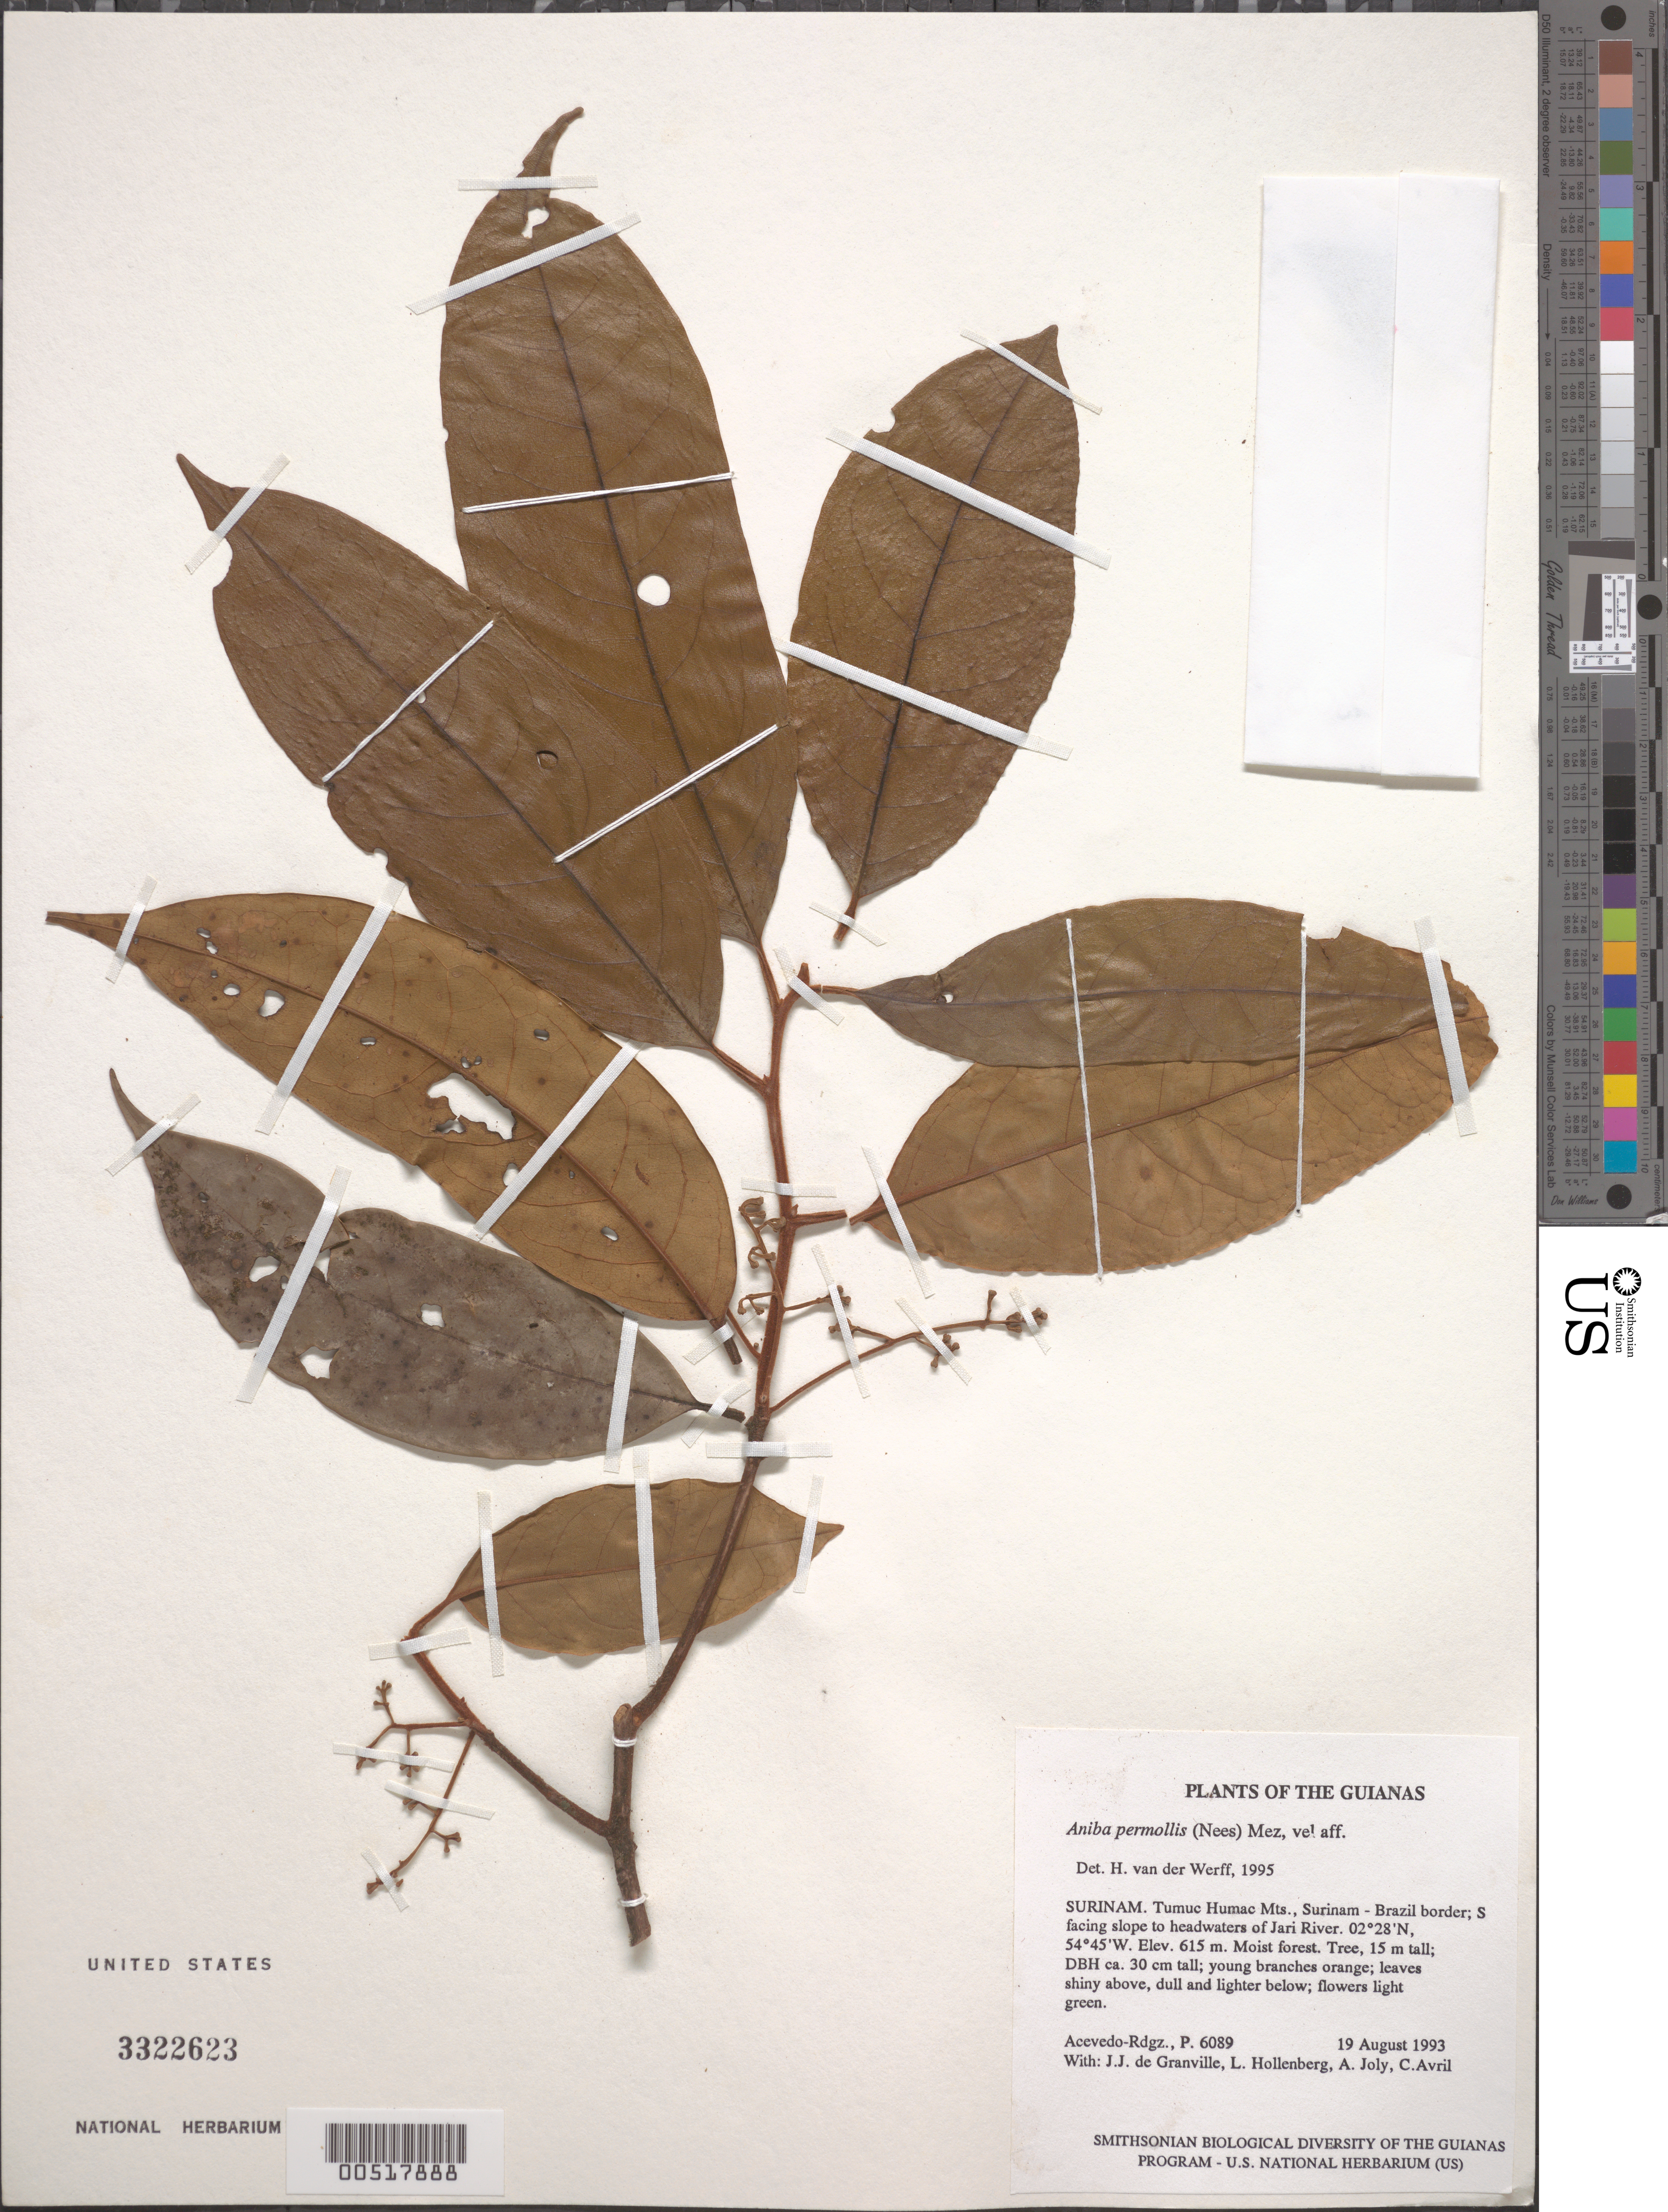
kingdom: Plantae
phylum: Tracheophyta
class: Magnoliopsida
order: Laurales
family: Lauraceae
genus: Aniba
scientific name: Aniba permollis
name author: (Nees) Mez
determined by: van der Werff, H., (MO), Missouri Botanical Garden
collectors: P. Acevedo-Rodr.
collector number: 6089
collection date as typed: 19 Aug 1993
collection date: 1993-08-19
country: Suriname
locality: Tumuc Humac Mts., Surinam - Brazil border; S facing slope to headwaters of Jari River.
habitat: Moist forest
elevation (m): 615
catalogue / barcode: US 3322623